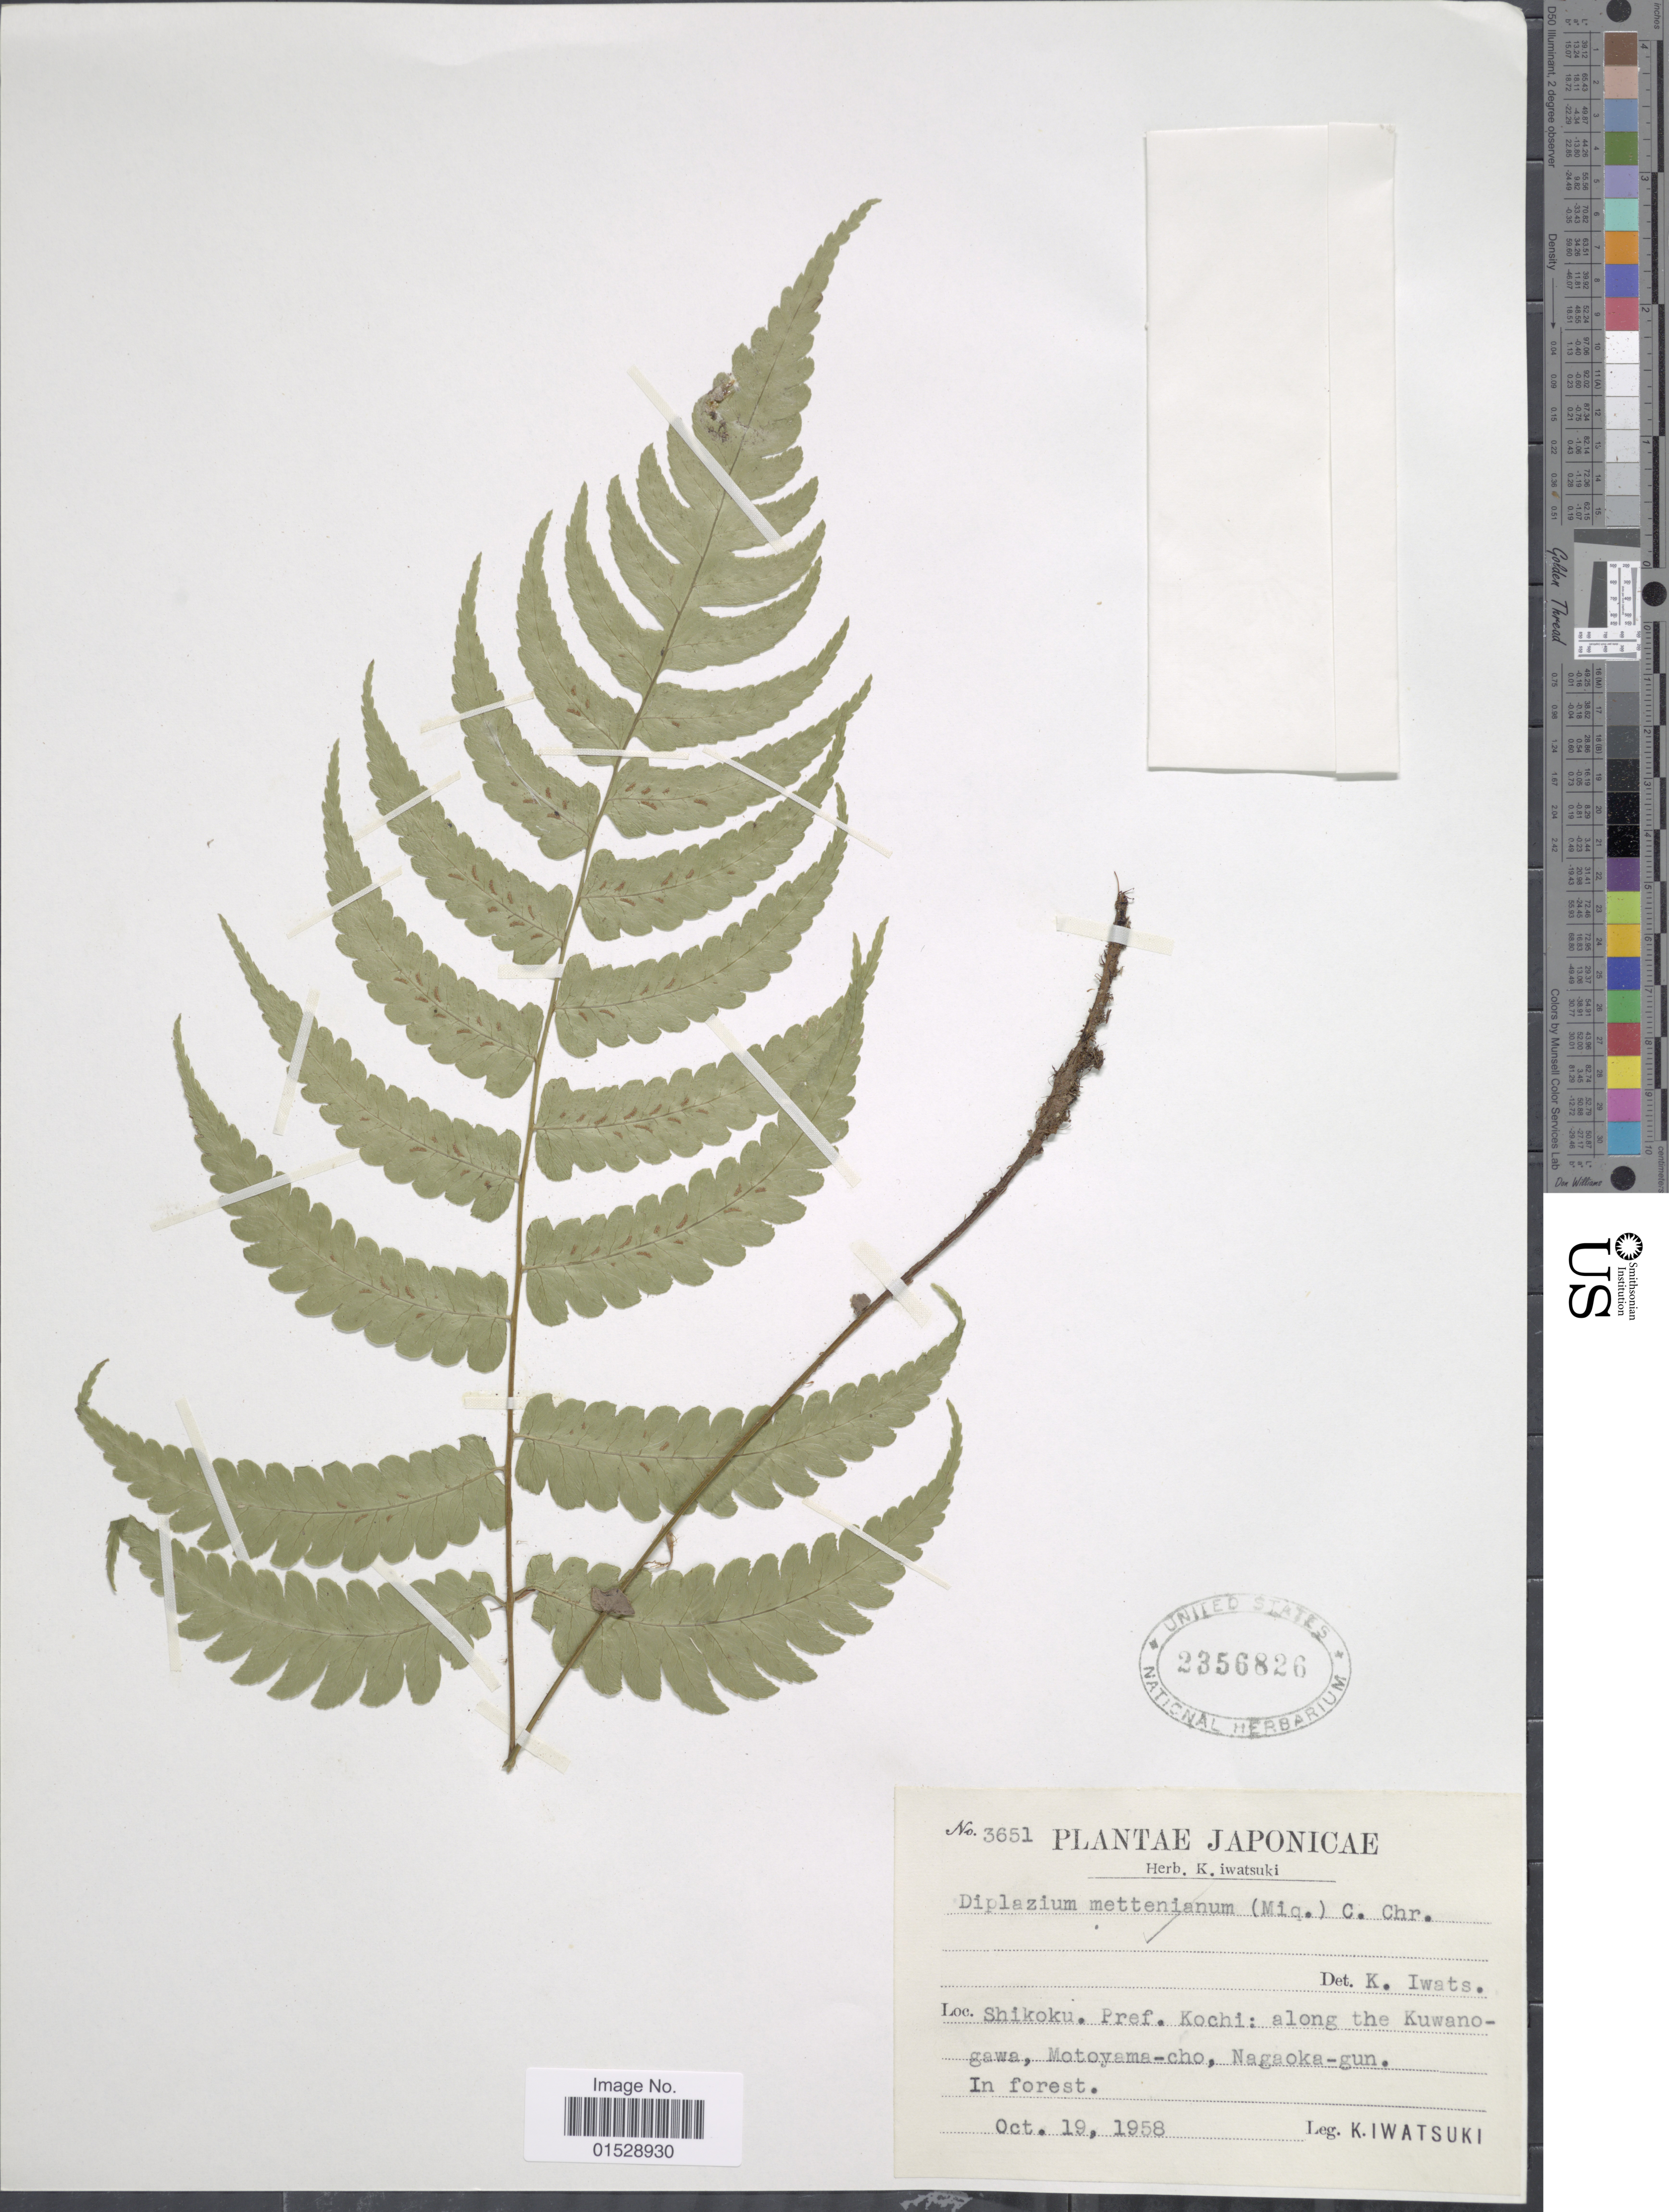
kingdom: Plantae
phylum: Tracheophyta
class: Polypodiopsida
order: Polypodiales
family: Athyriaceae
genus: Deparia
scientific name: Deparia japonica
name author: (Thunb.) M. Kato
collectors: K. Iwatsuki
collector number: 3651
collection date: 1958-10-19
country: Japan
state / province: Koti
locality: Japonicae, Shikoku. Pref. Kochi: along the Kuwanogawa, Motoyama-cho, Nagaoka-gun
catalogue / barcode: US 2356826